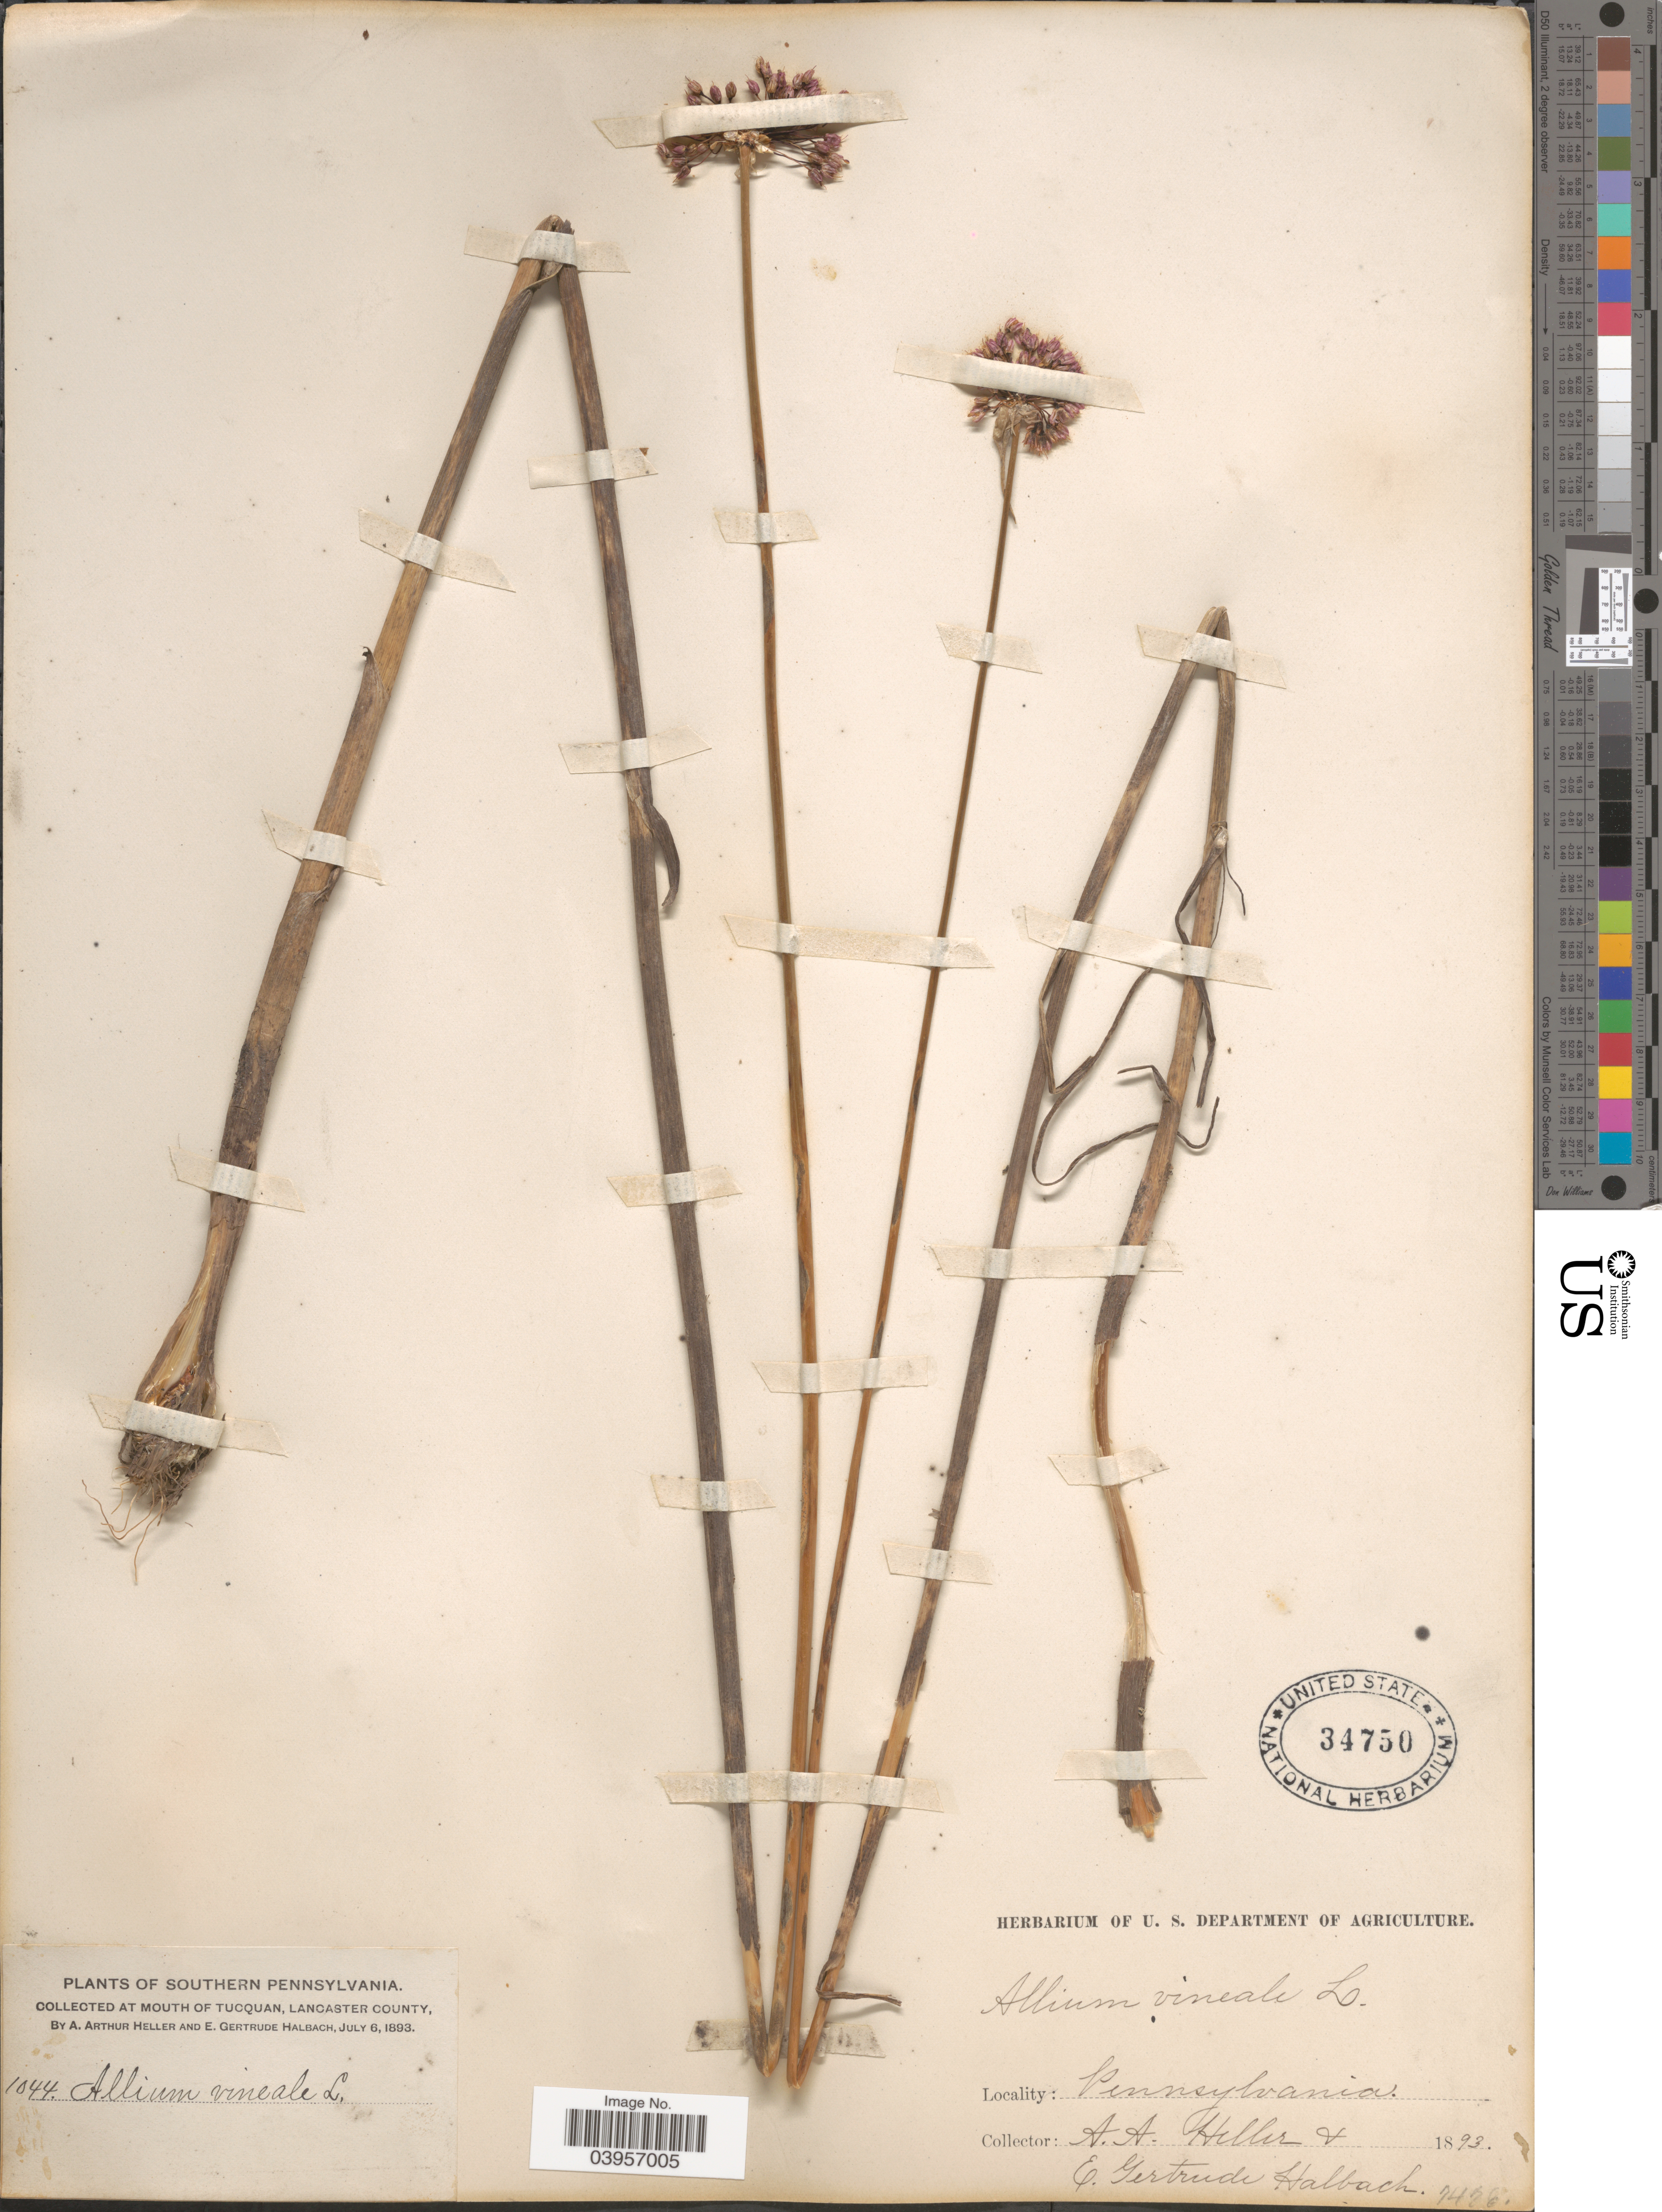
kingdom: Plantae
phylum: Tracheophyta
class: Liliopsida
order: Asparagales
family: Amaryllidaceae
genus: Allium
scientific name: Allium vineale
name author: L.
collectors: A. A. Heller & E. G. Halbach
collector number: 1044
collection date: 1893-07-06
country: United States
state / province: Pennsylvania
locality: Southern Pennsylvania. At mouth of Tucquan. Lancaster County.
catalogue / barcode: US 34750